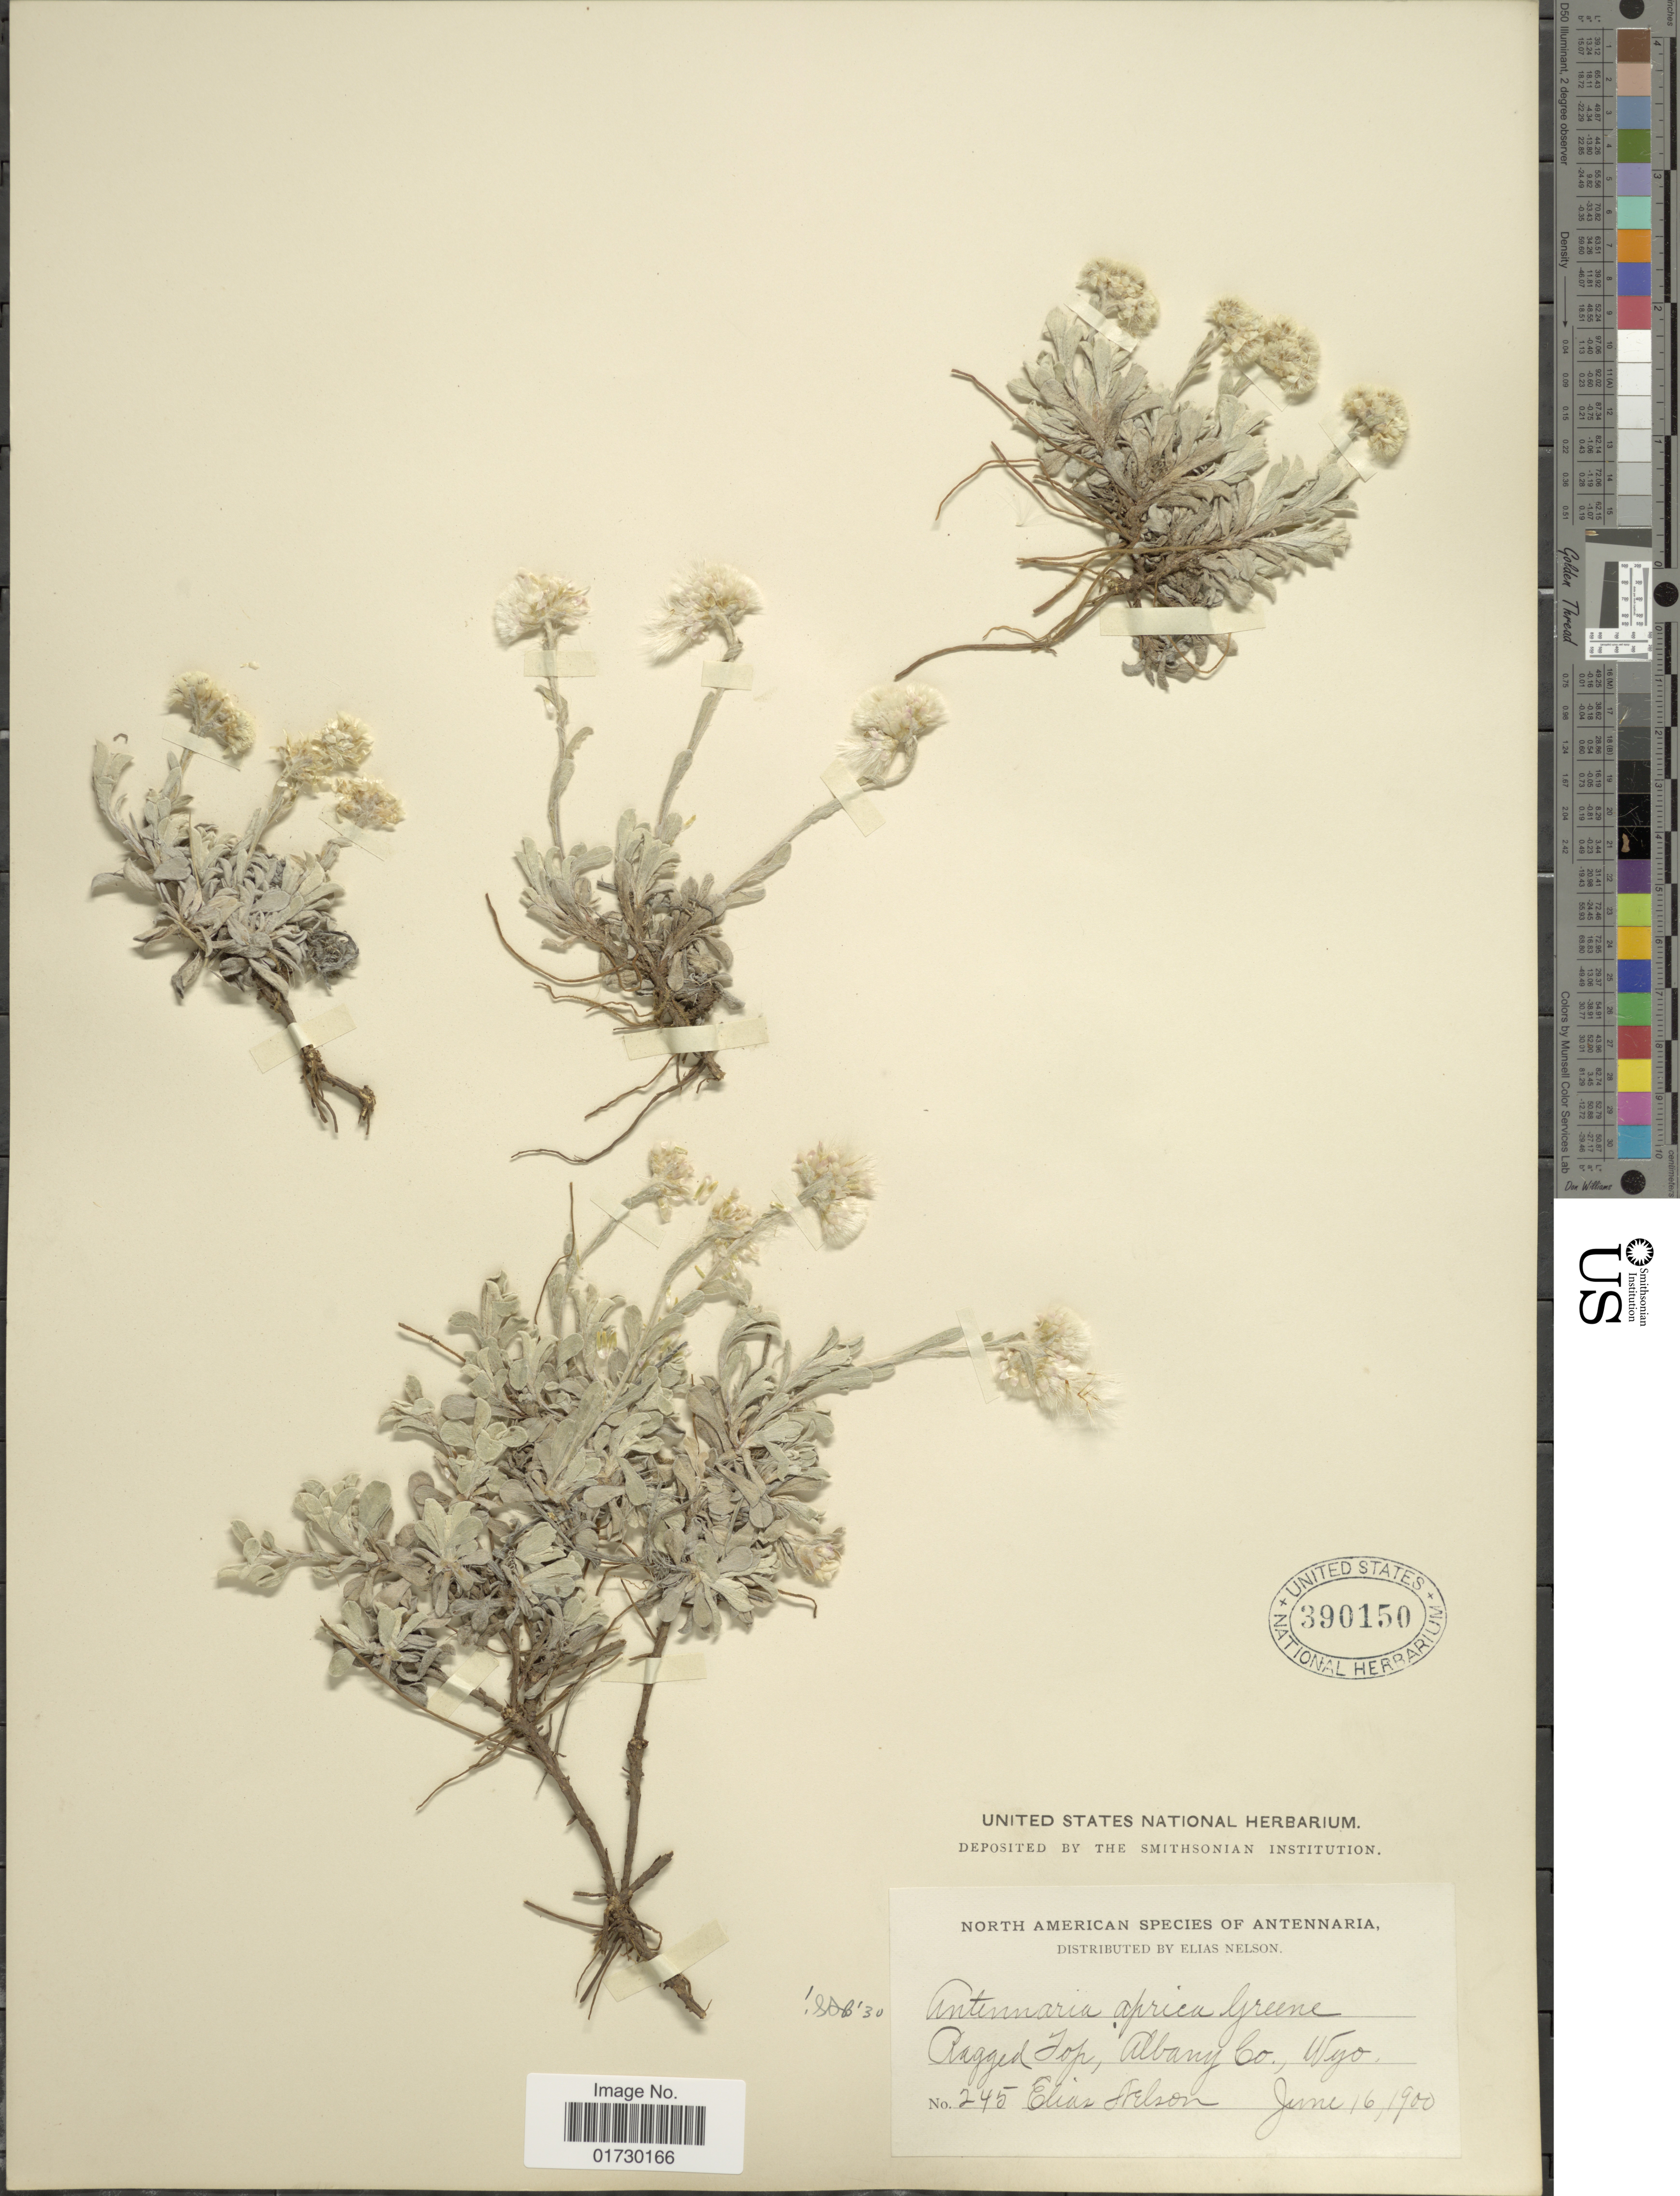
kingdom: Plantae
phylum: Tracheophyta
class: Magnoliopsida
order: Asterales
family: Asteraceae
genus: Antennaria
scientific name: Antennaria aprica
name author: Greene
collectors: E. Carlson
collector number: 245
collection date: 1900-06-16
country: United States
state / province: Wyoming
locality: Ragged Top, Albany Co., Wyo.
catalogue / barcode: US 390150